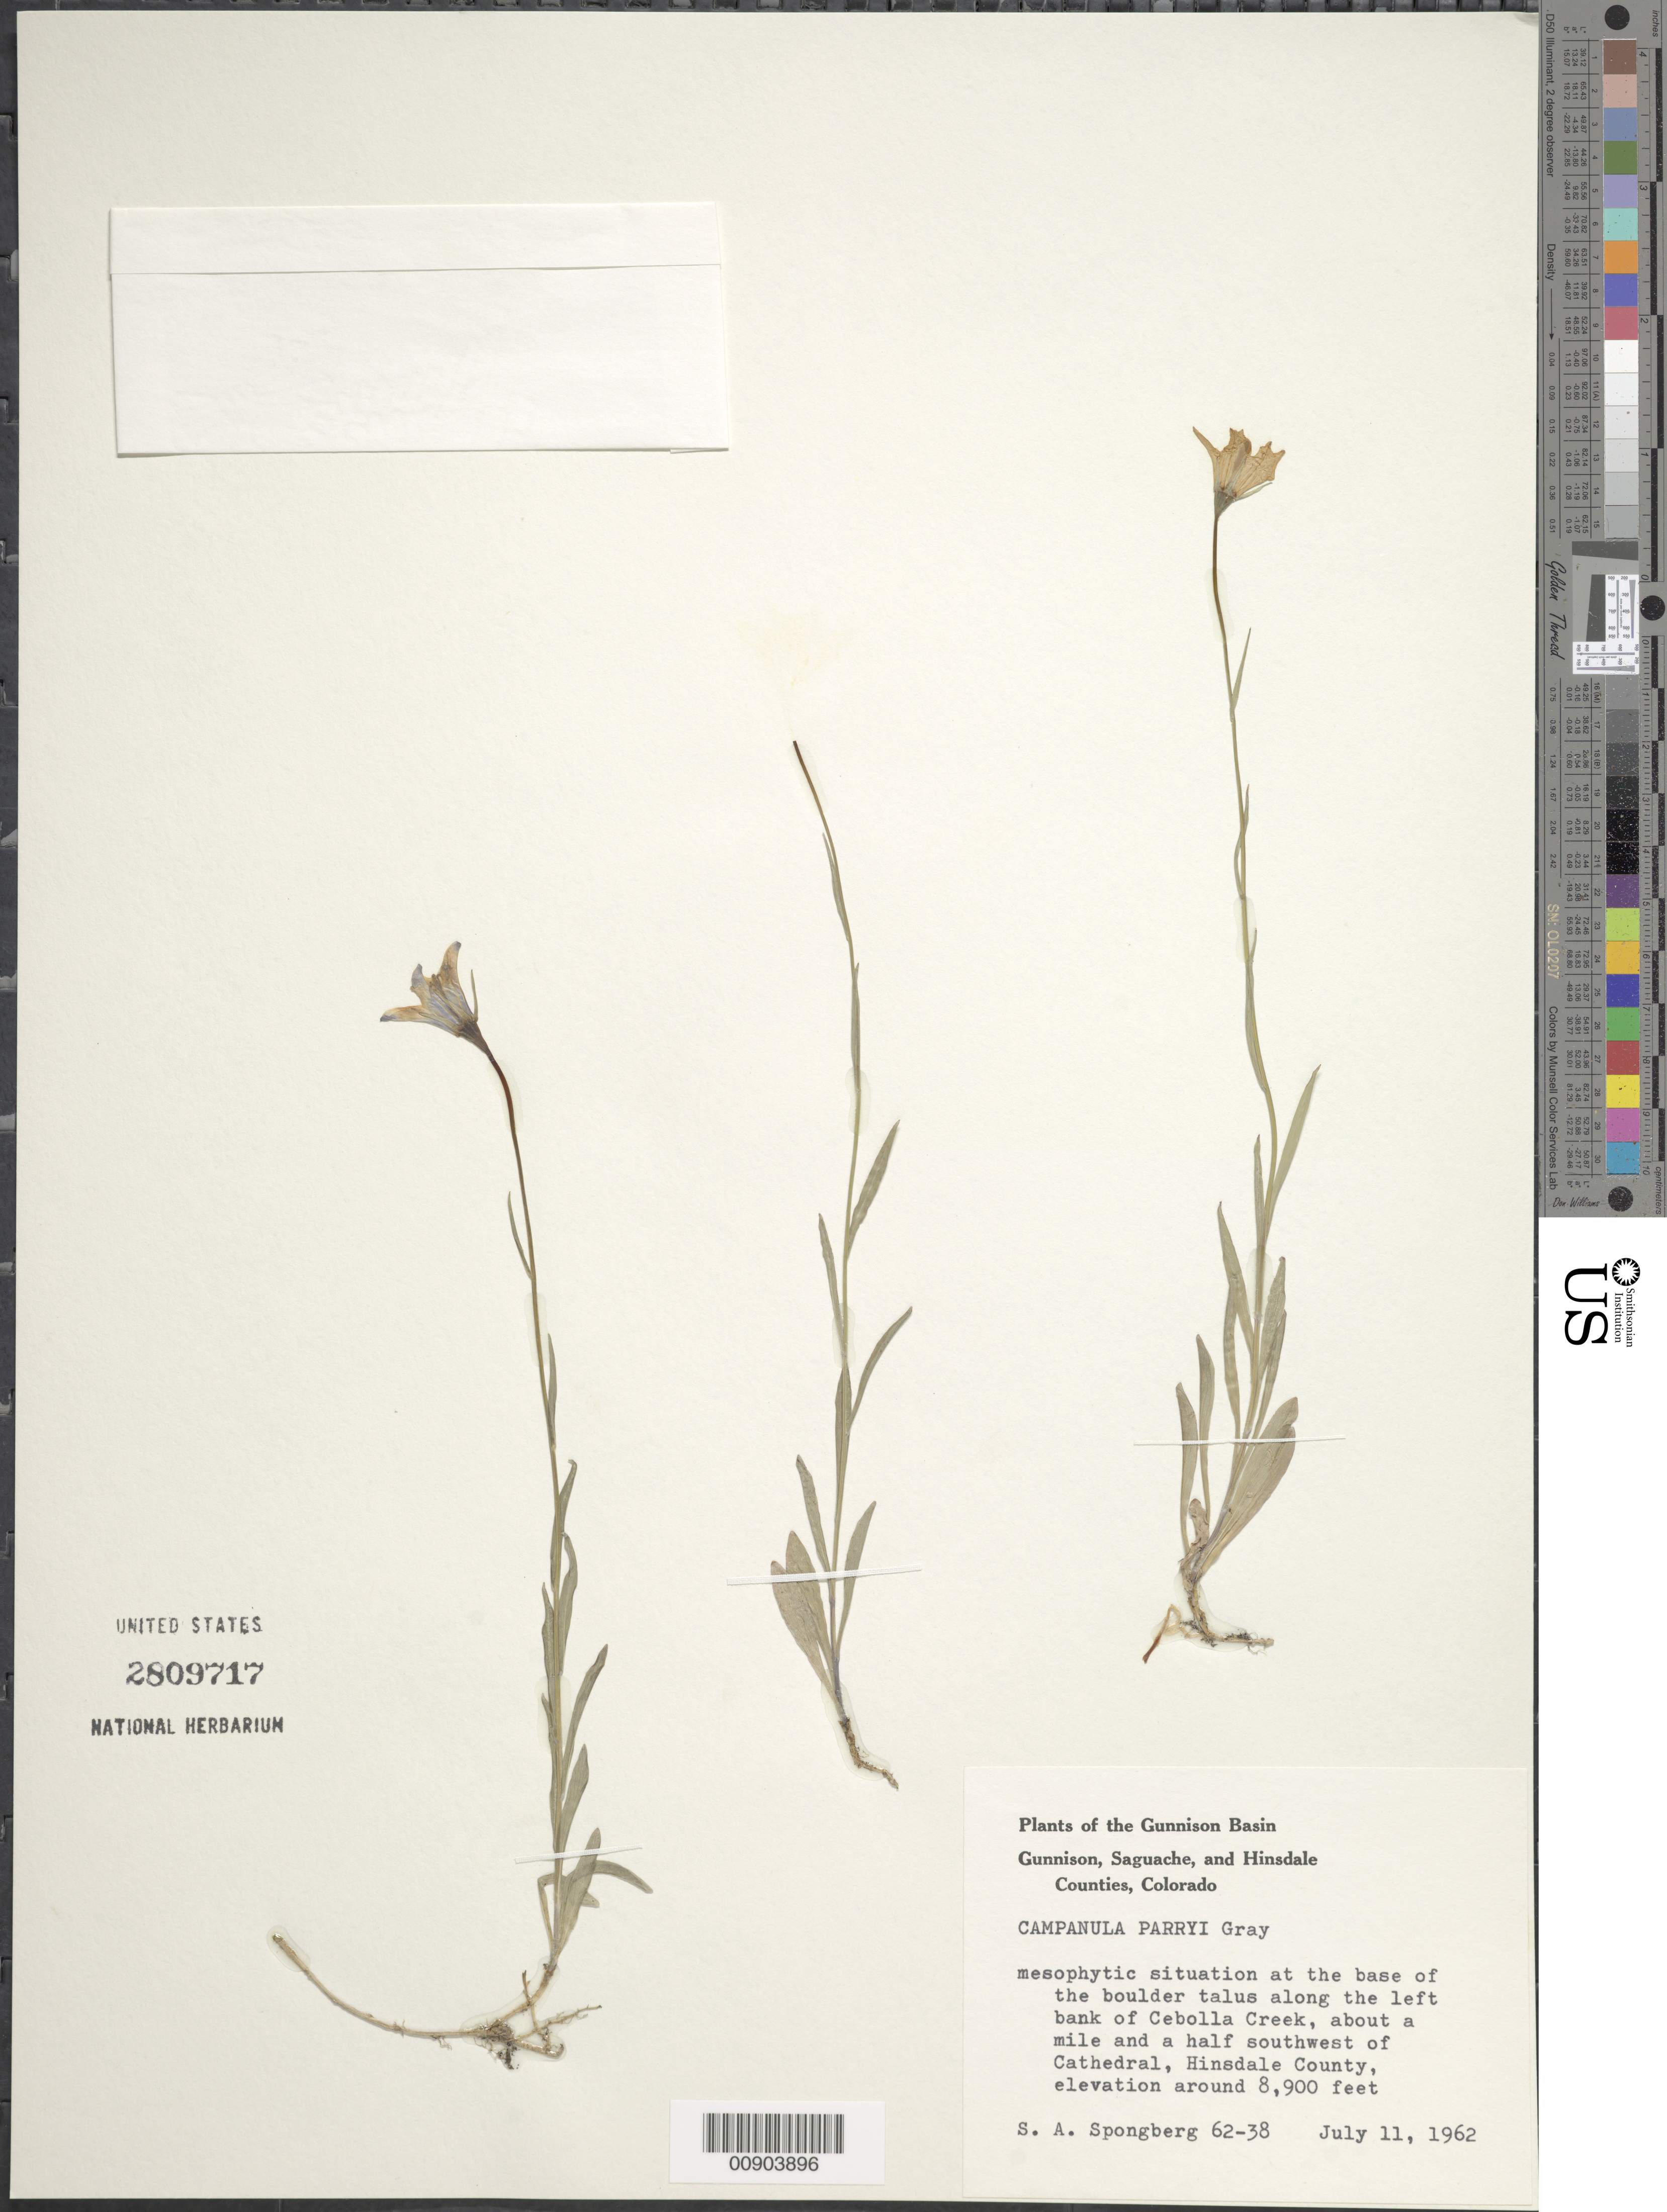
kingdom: Plantae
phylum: Tracheophyta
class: Magnoliopsida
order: Asterales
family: Campanulaceae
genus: Campanula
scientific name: Campanula planiflora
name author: Engelm.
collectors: S. A.Spongberg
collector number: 62-38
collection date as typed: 11 Jul 1962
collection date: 1962-07-11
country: United States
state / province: Colorado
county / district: Hinsdale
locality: Cebolla creek, about 1.5 mi sw of Cathedral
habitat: Mesophytic situation at the base of the boulder talus along the creek.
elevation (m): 2713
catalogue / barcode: US 2809717